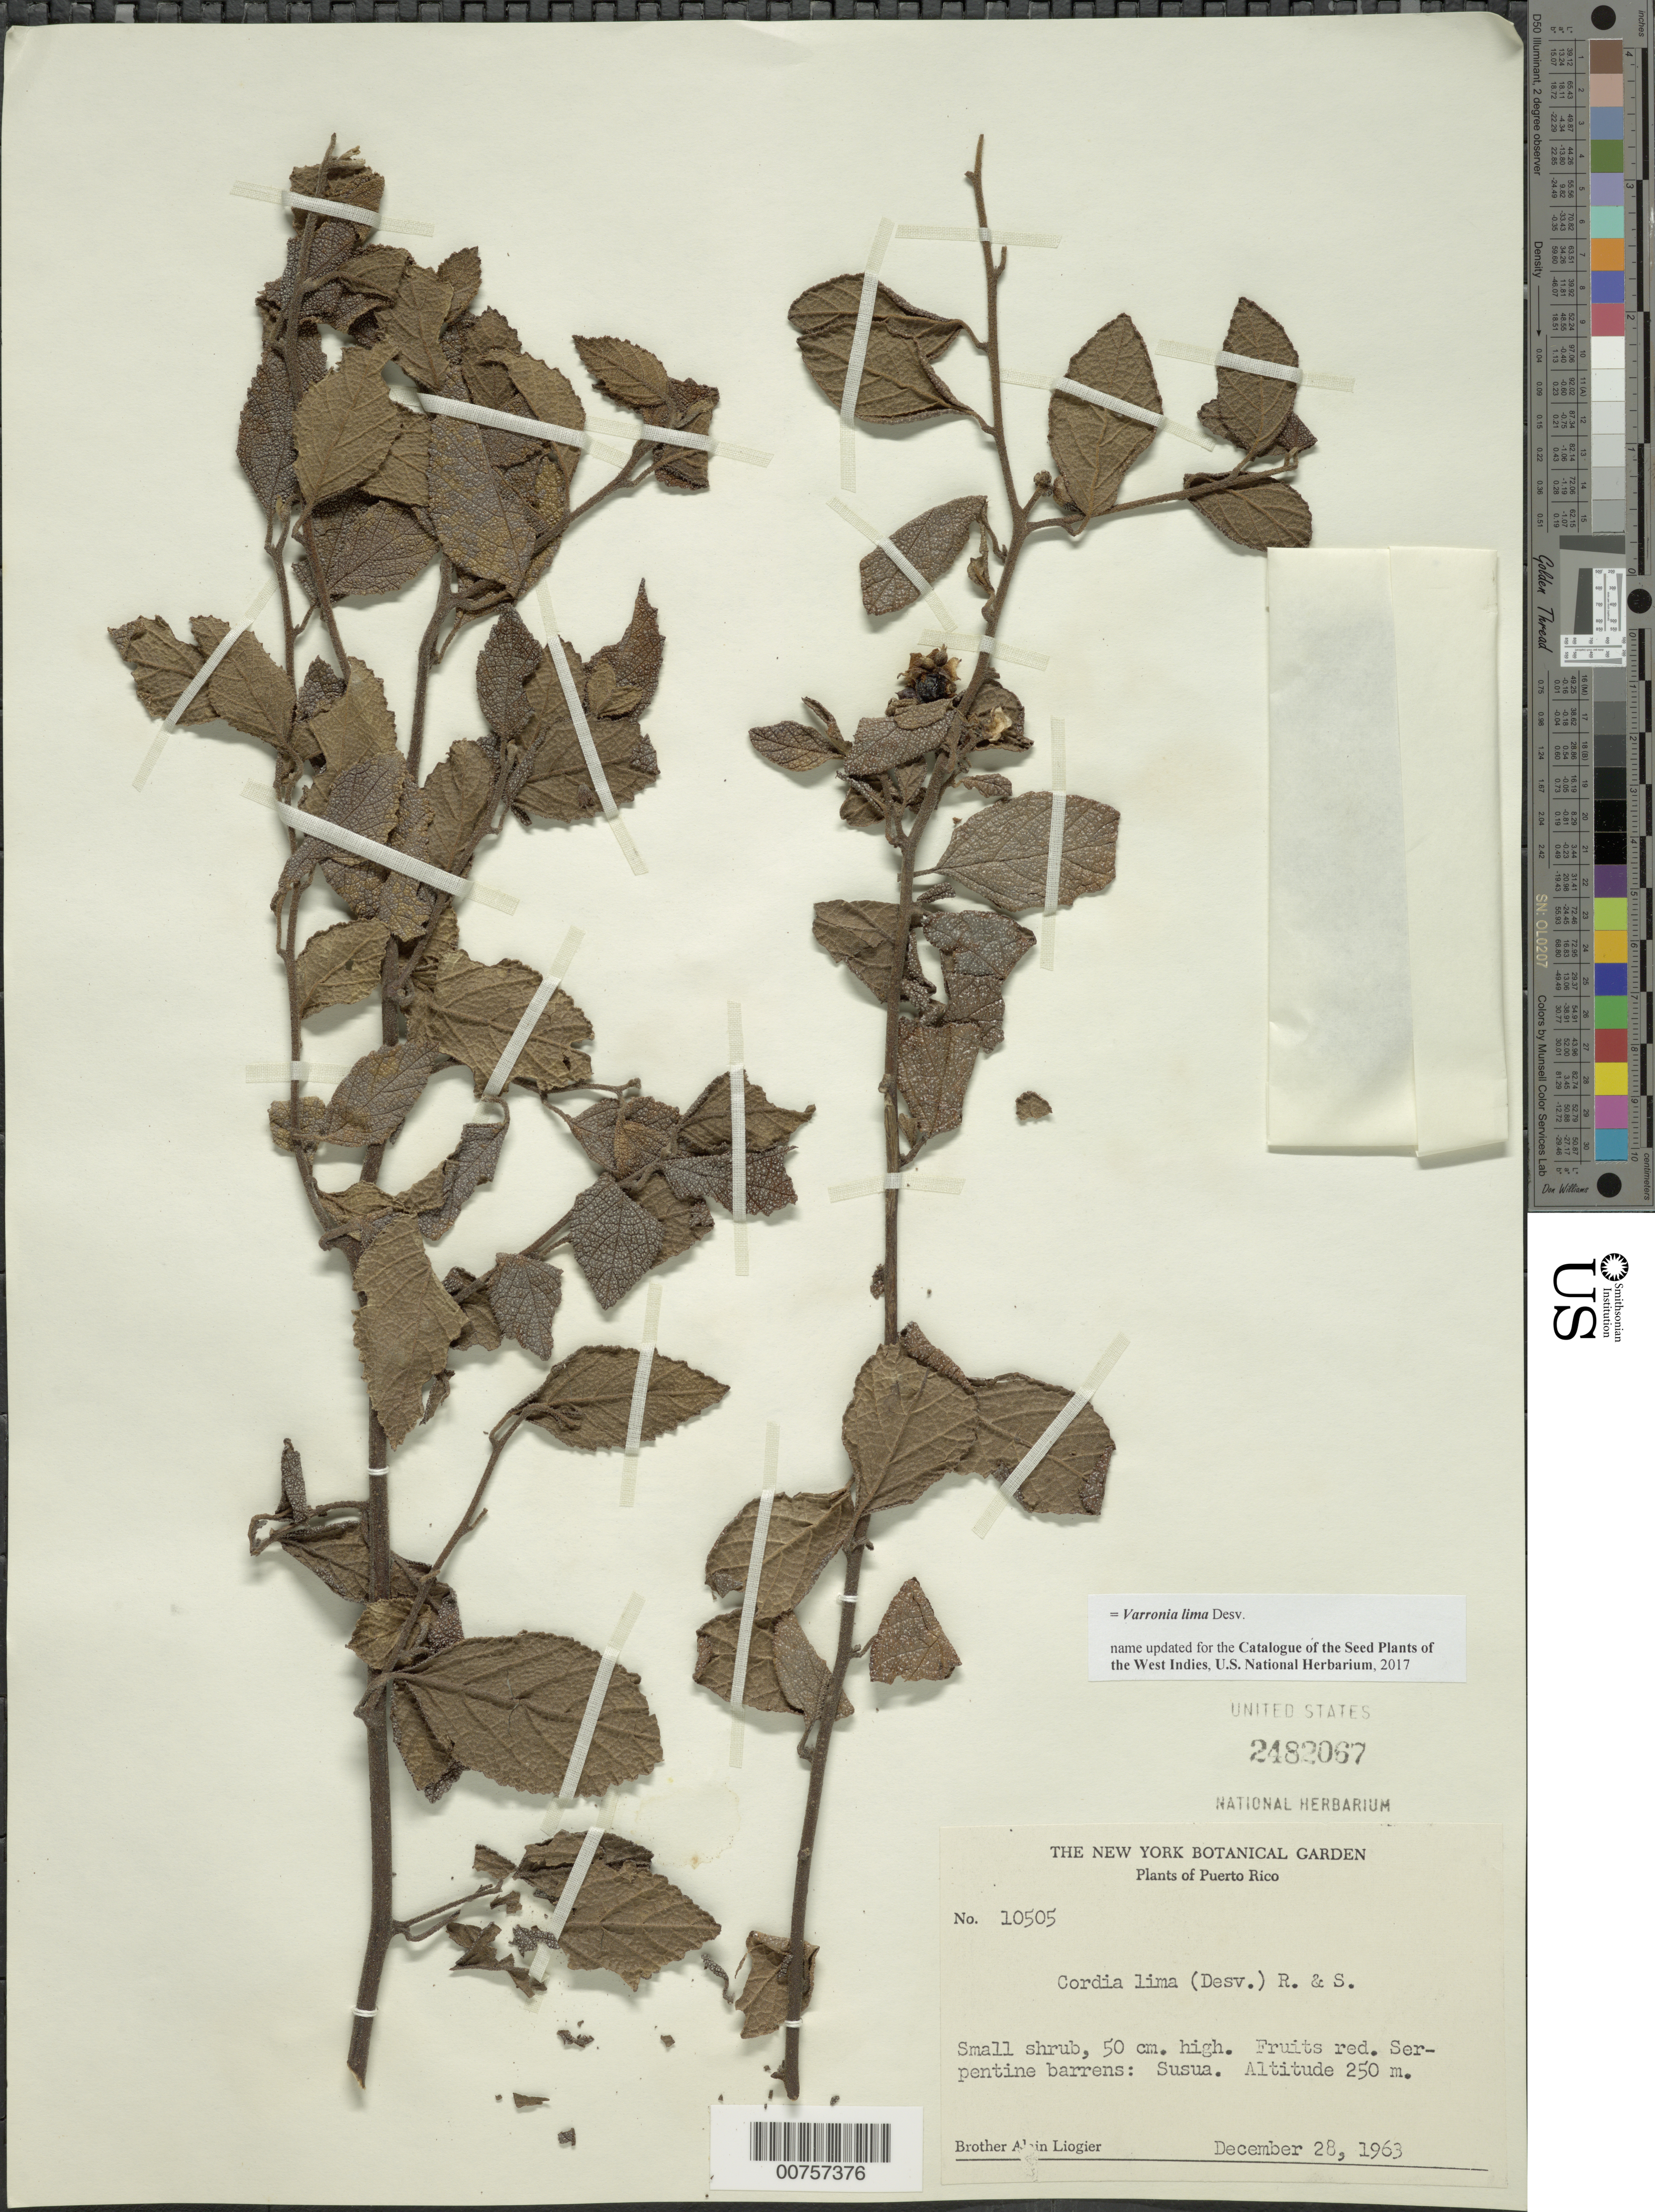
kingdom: Plantae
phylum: Tracheophyta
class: Magnoliopsida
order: Boraginales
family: Cordiaceae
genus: Varronia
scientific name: Varronia lima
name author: Desv.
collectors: A. H. Liogier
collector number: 10505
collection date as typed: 28 Dec 1963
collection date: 1963-12-28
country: Puerto Rico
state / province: Sabana Grande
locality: Susúa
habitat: Serpentine barrens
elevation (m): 250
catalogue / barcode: US 2482067